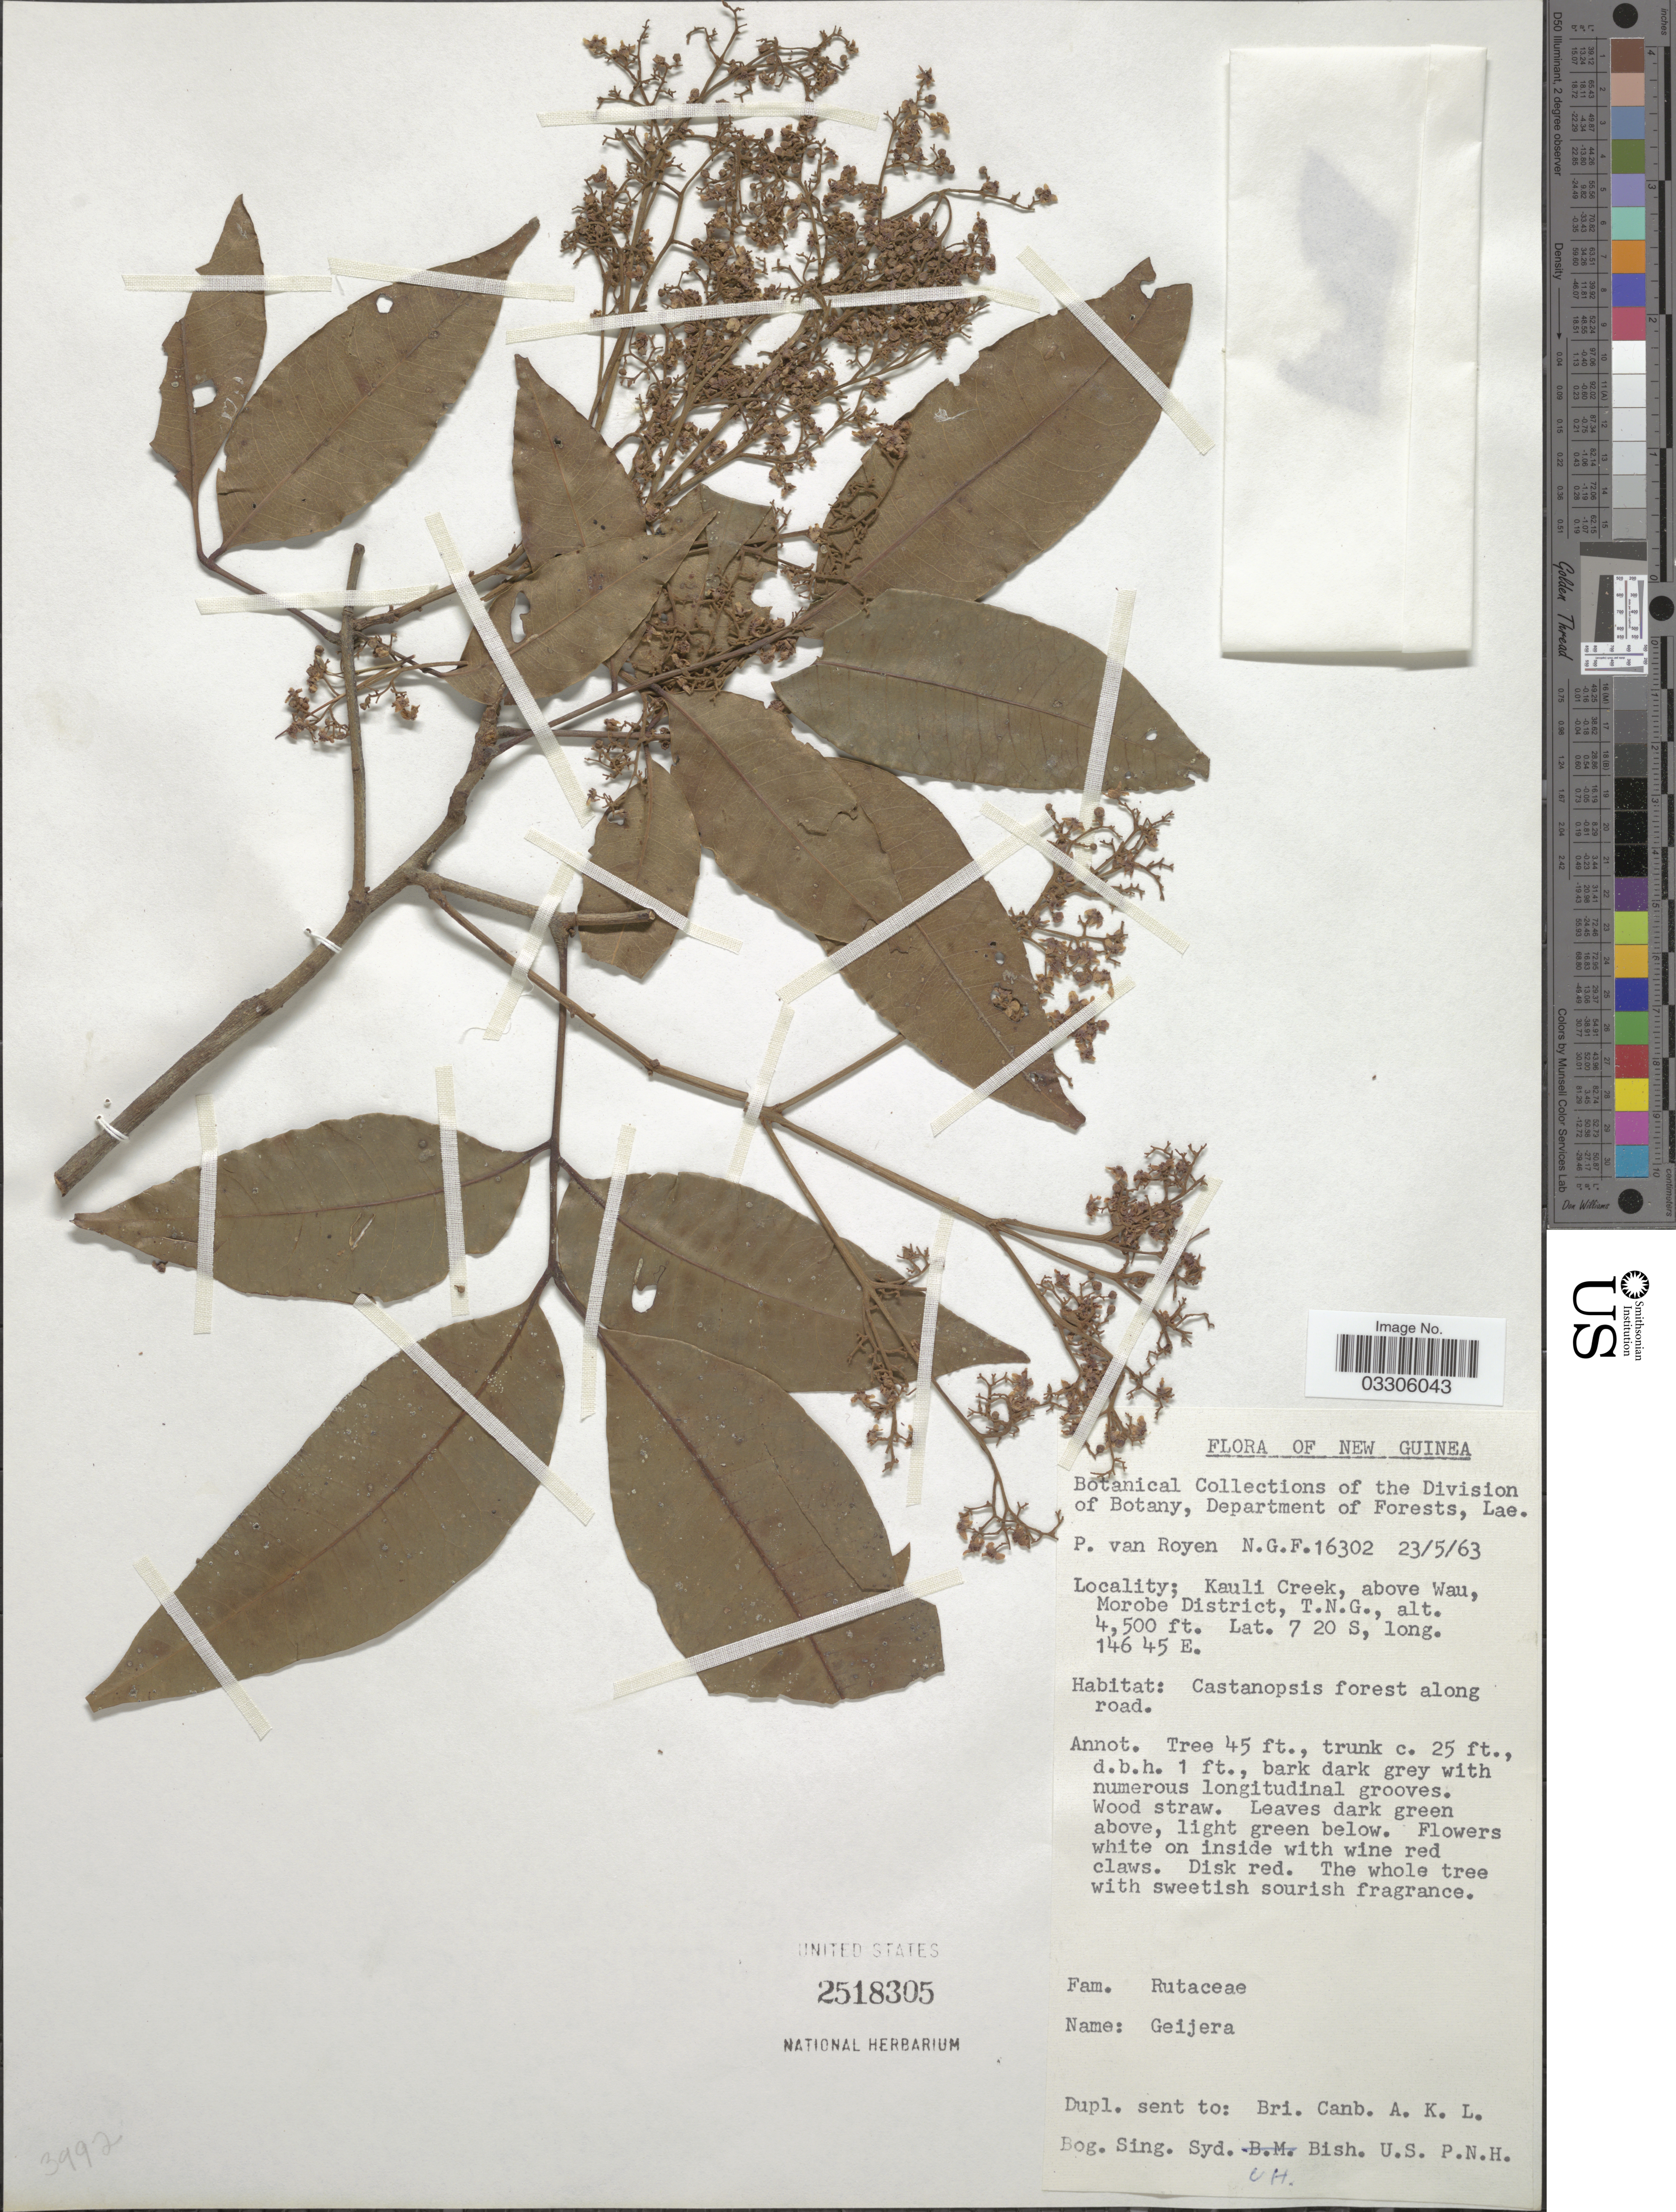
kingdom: Plantae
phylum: Tracheophyta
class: Magnoliopsida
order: Sapindales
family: Rutaceae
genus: Geijera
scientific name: Geijera sp.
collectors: P. van Royen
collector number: NGF16302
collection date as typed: Transcribed d/m/y: 23/5/63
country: Papua New Guinea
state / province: Morobe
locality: New Guinea, Kauli Creek, above Wau, Morobe District, T.N.G.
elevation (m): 1372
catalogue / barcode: US 2518305